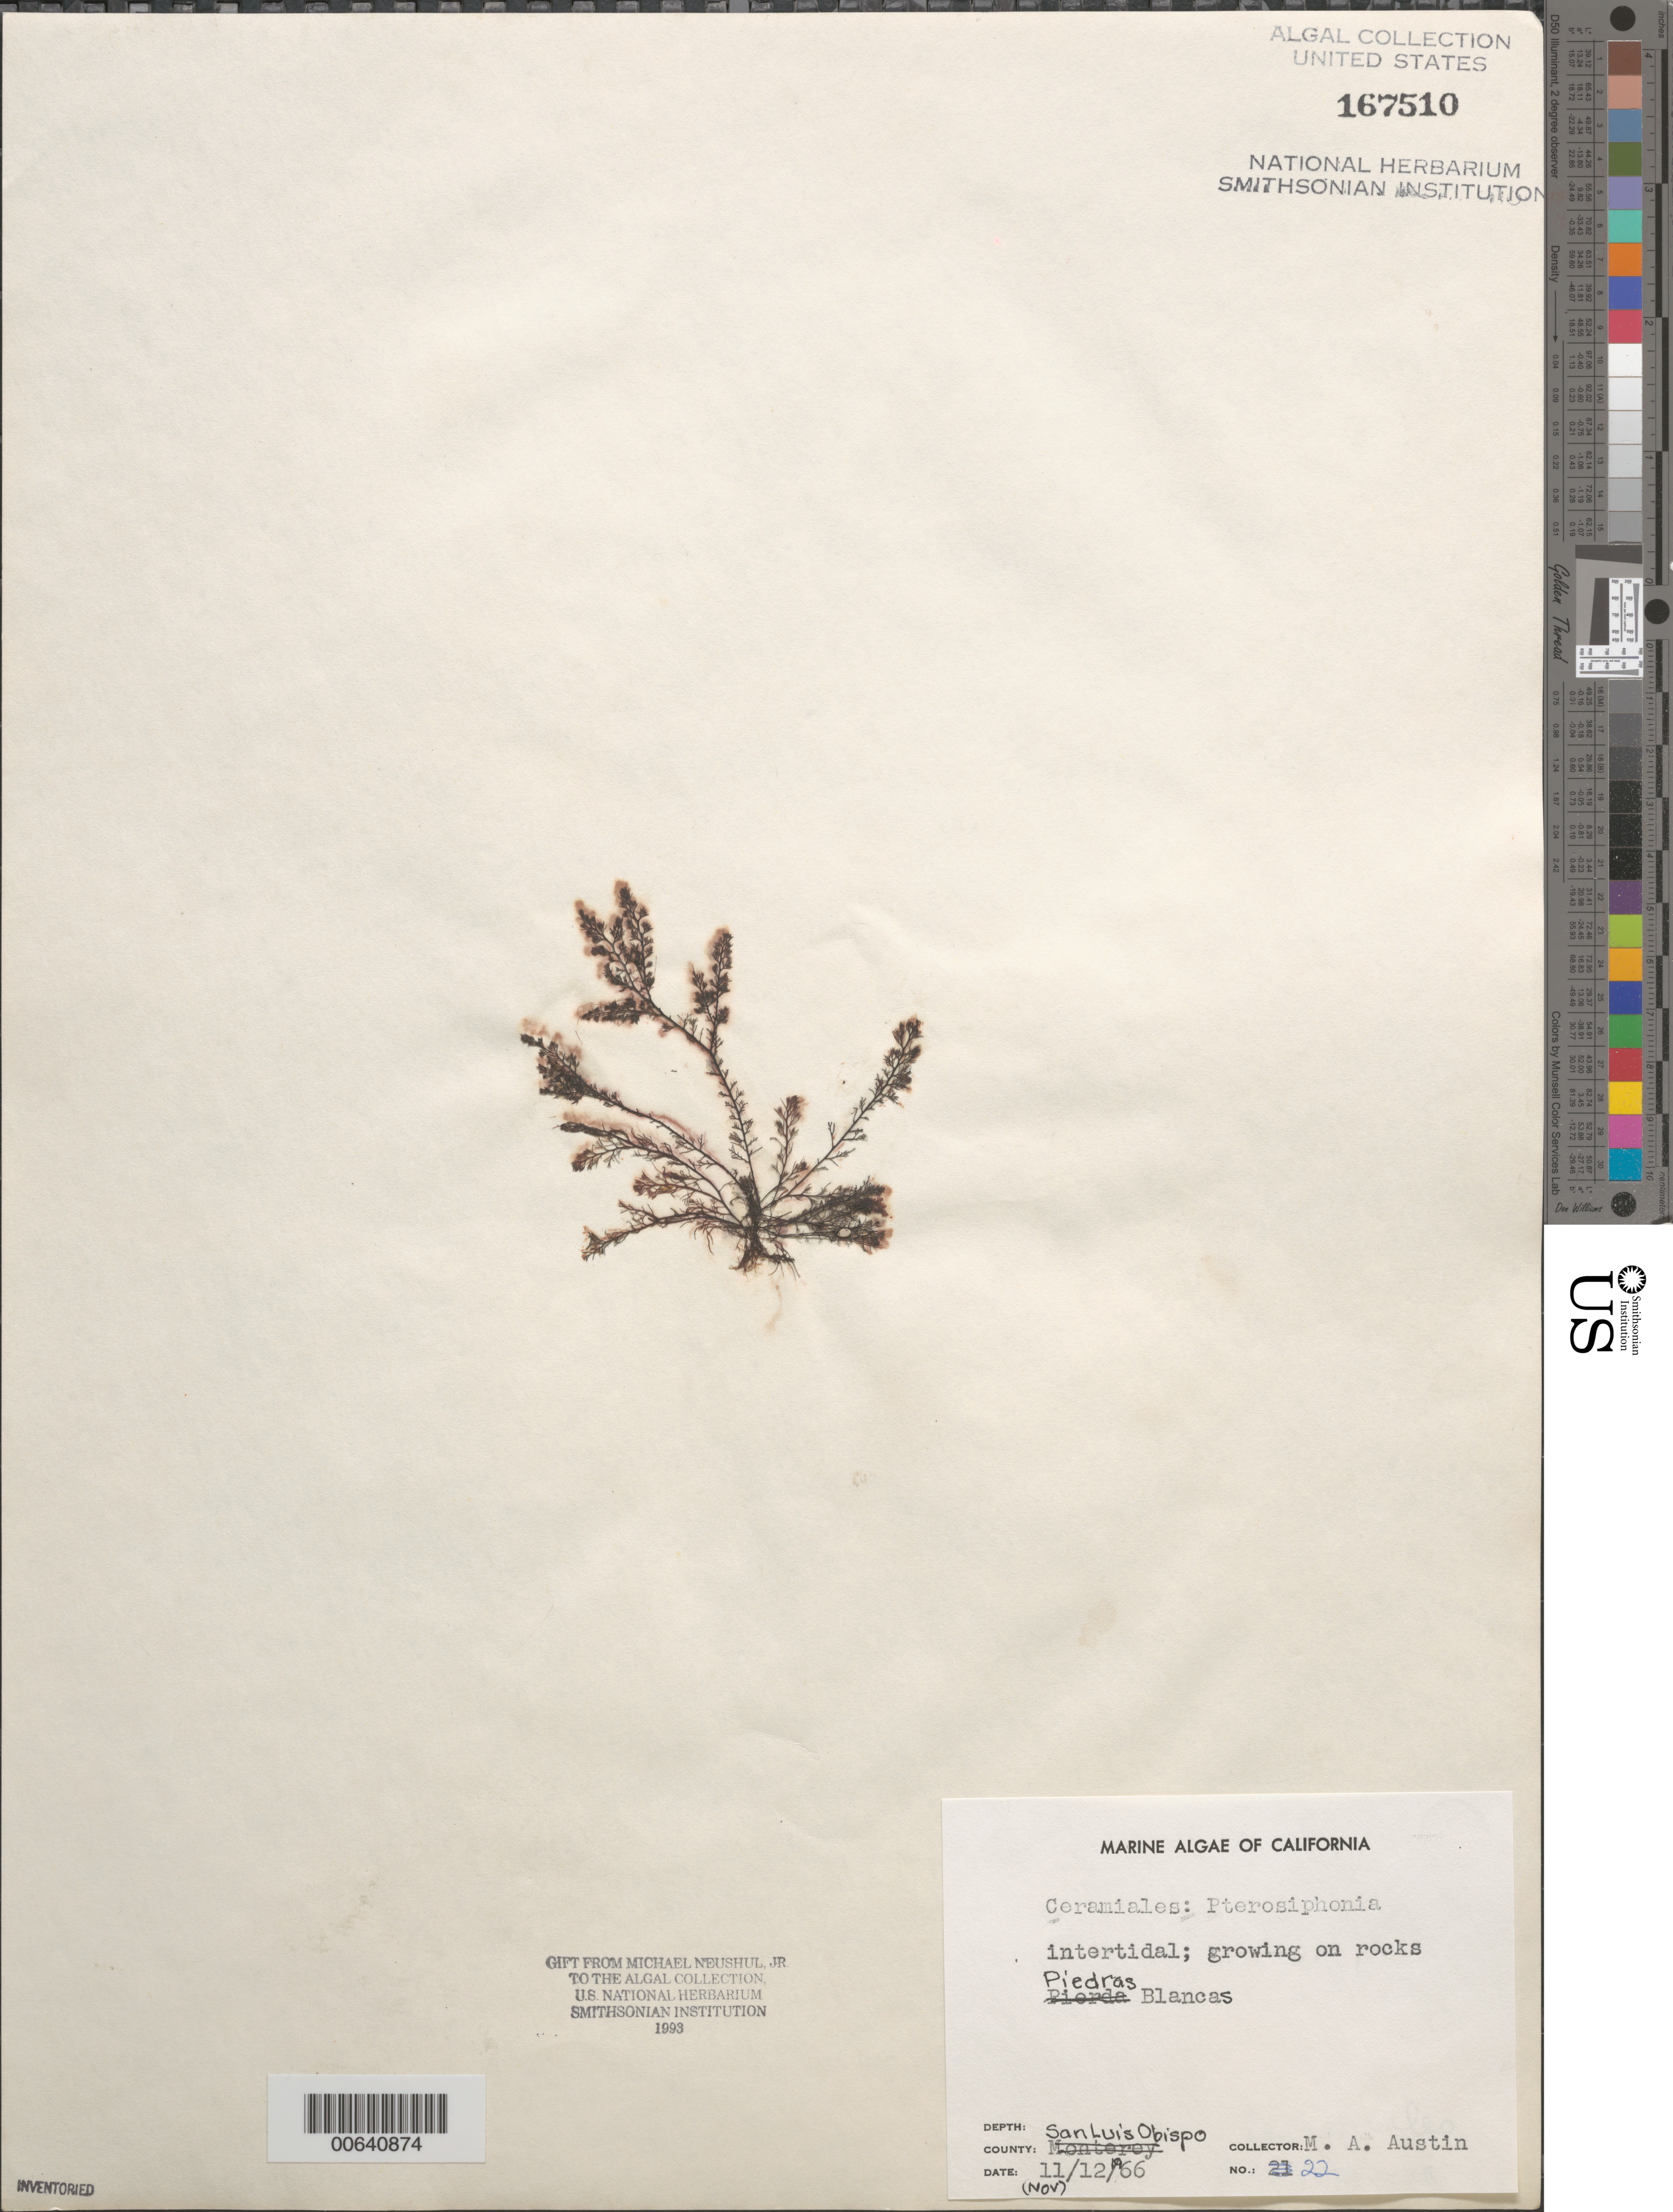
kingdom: Plantae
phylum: Rhodophyta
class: Florideophyceae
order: Ceramiales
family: Rhodomelaceae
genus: Pterosiphonia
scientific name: Pterosiphonia sp.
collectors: M. Austin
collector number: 22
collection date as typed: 12 Nov 1966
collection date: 1966-11-12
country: United States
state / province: California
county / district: San Luis Obispo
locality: Piedras Blancas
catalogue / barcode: US 167510